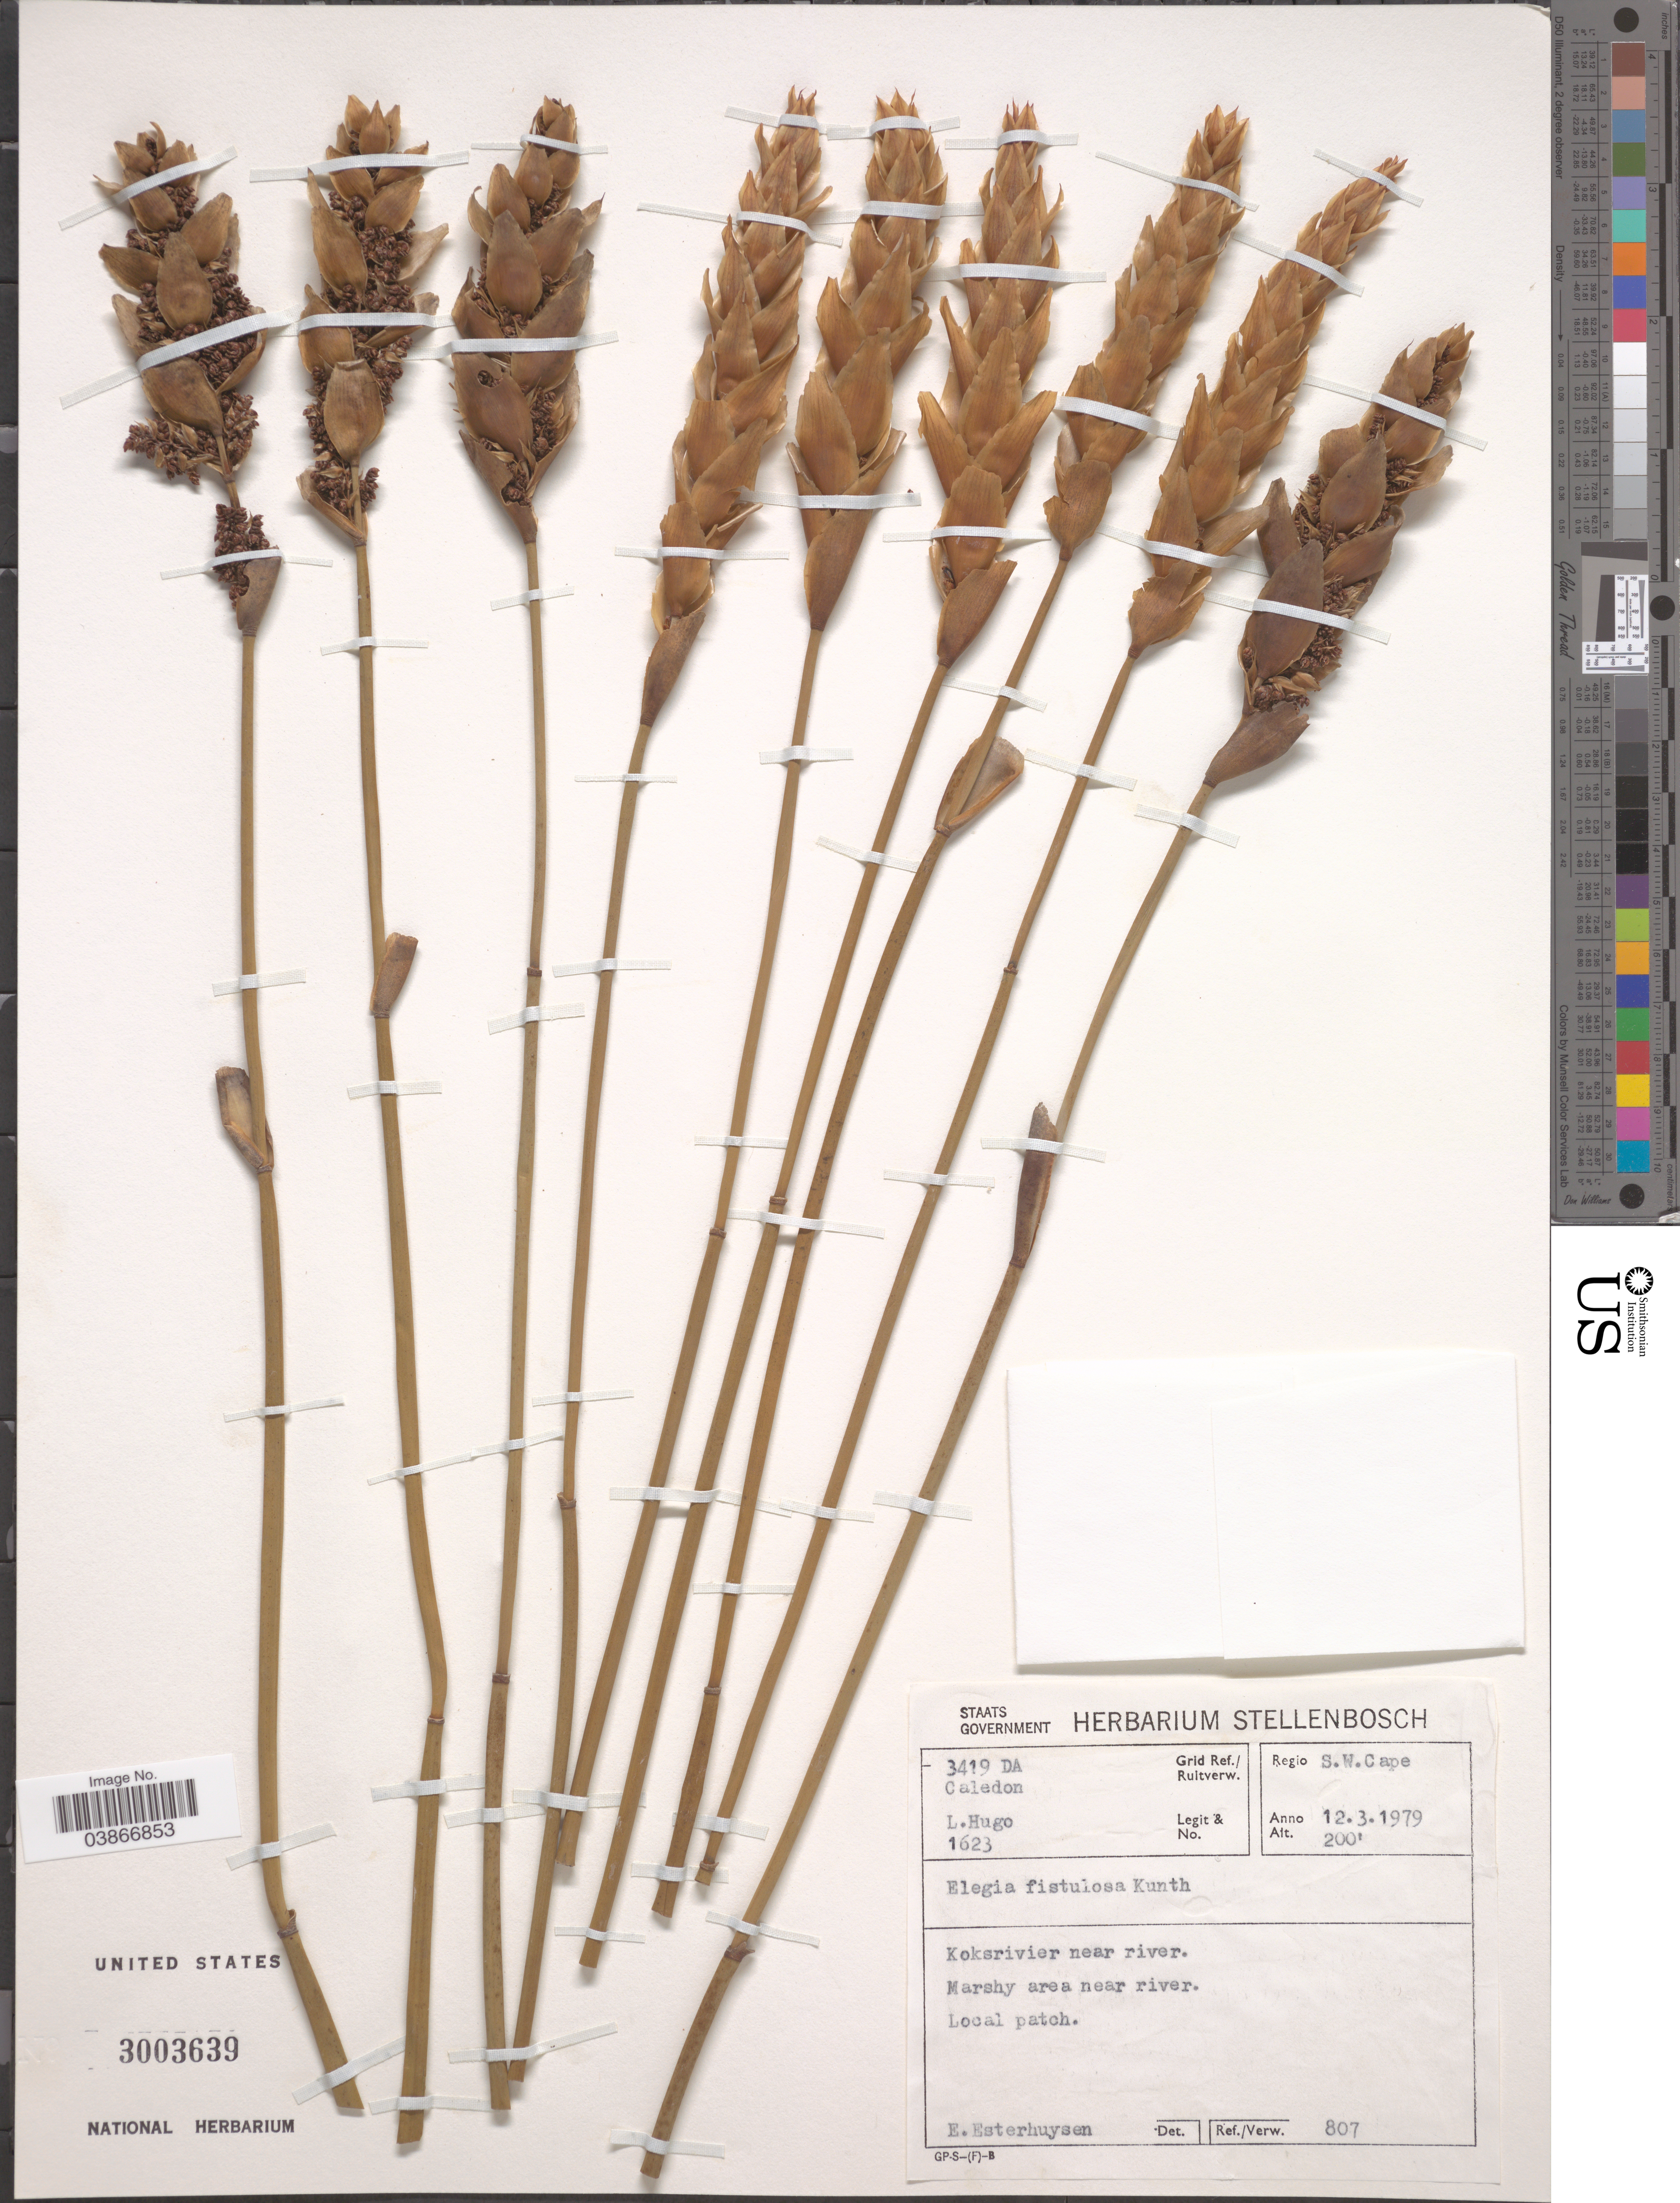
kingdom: Plantae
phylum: Tracheophyta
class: Liliopsida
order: Poales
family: Restionaceae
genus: Elegia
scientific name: Elegia fistulosa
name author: Kunth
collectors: L. Hugo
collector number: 1623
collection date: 1979-03-12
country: South Africa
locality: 3419 DA Caledon. Grif Ref./Ruitverw. Regio S.W. Cape. Koksrivier near river.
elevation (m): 61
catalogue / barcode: US 3003639